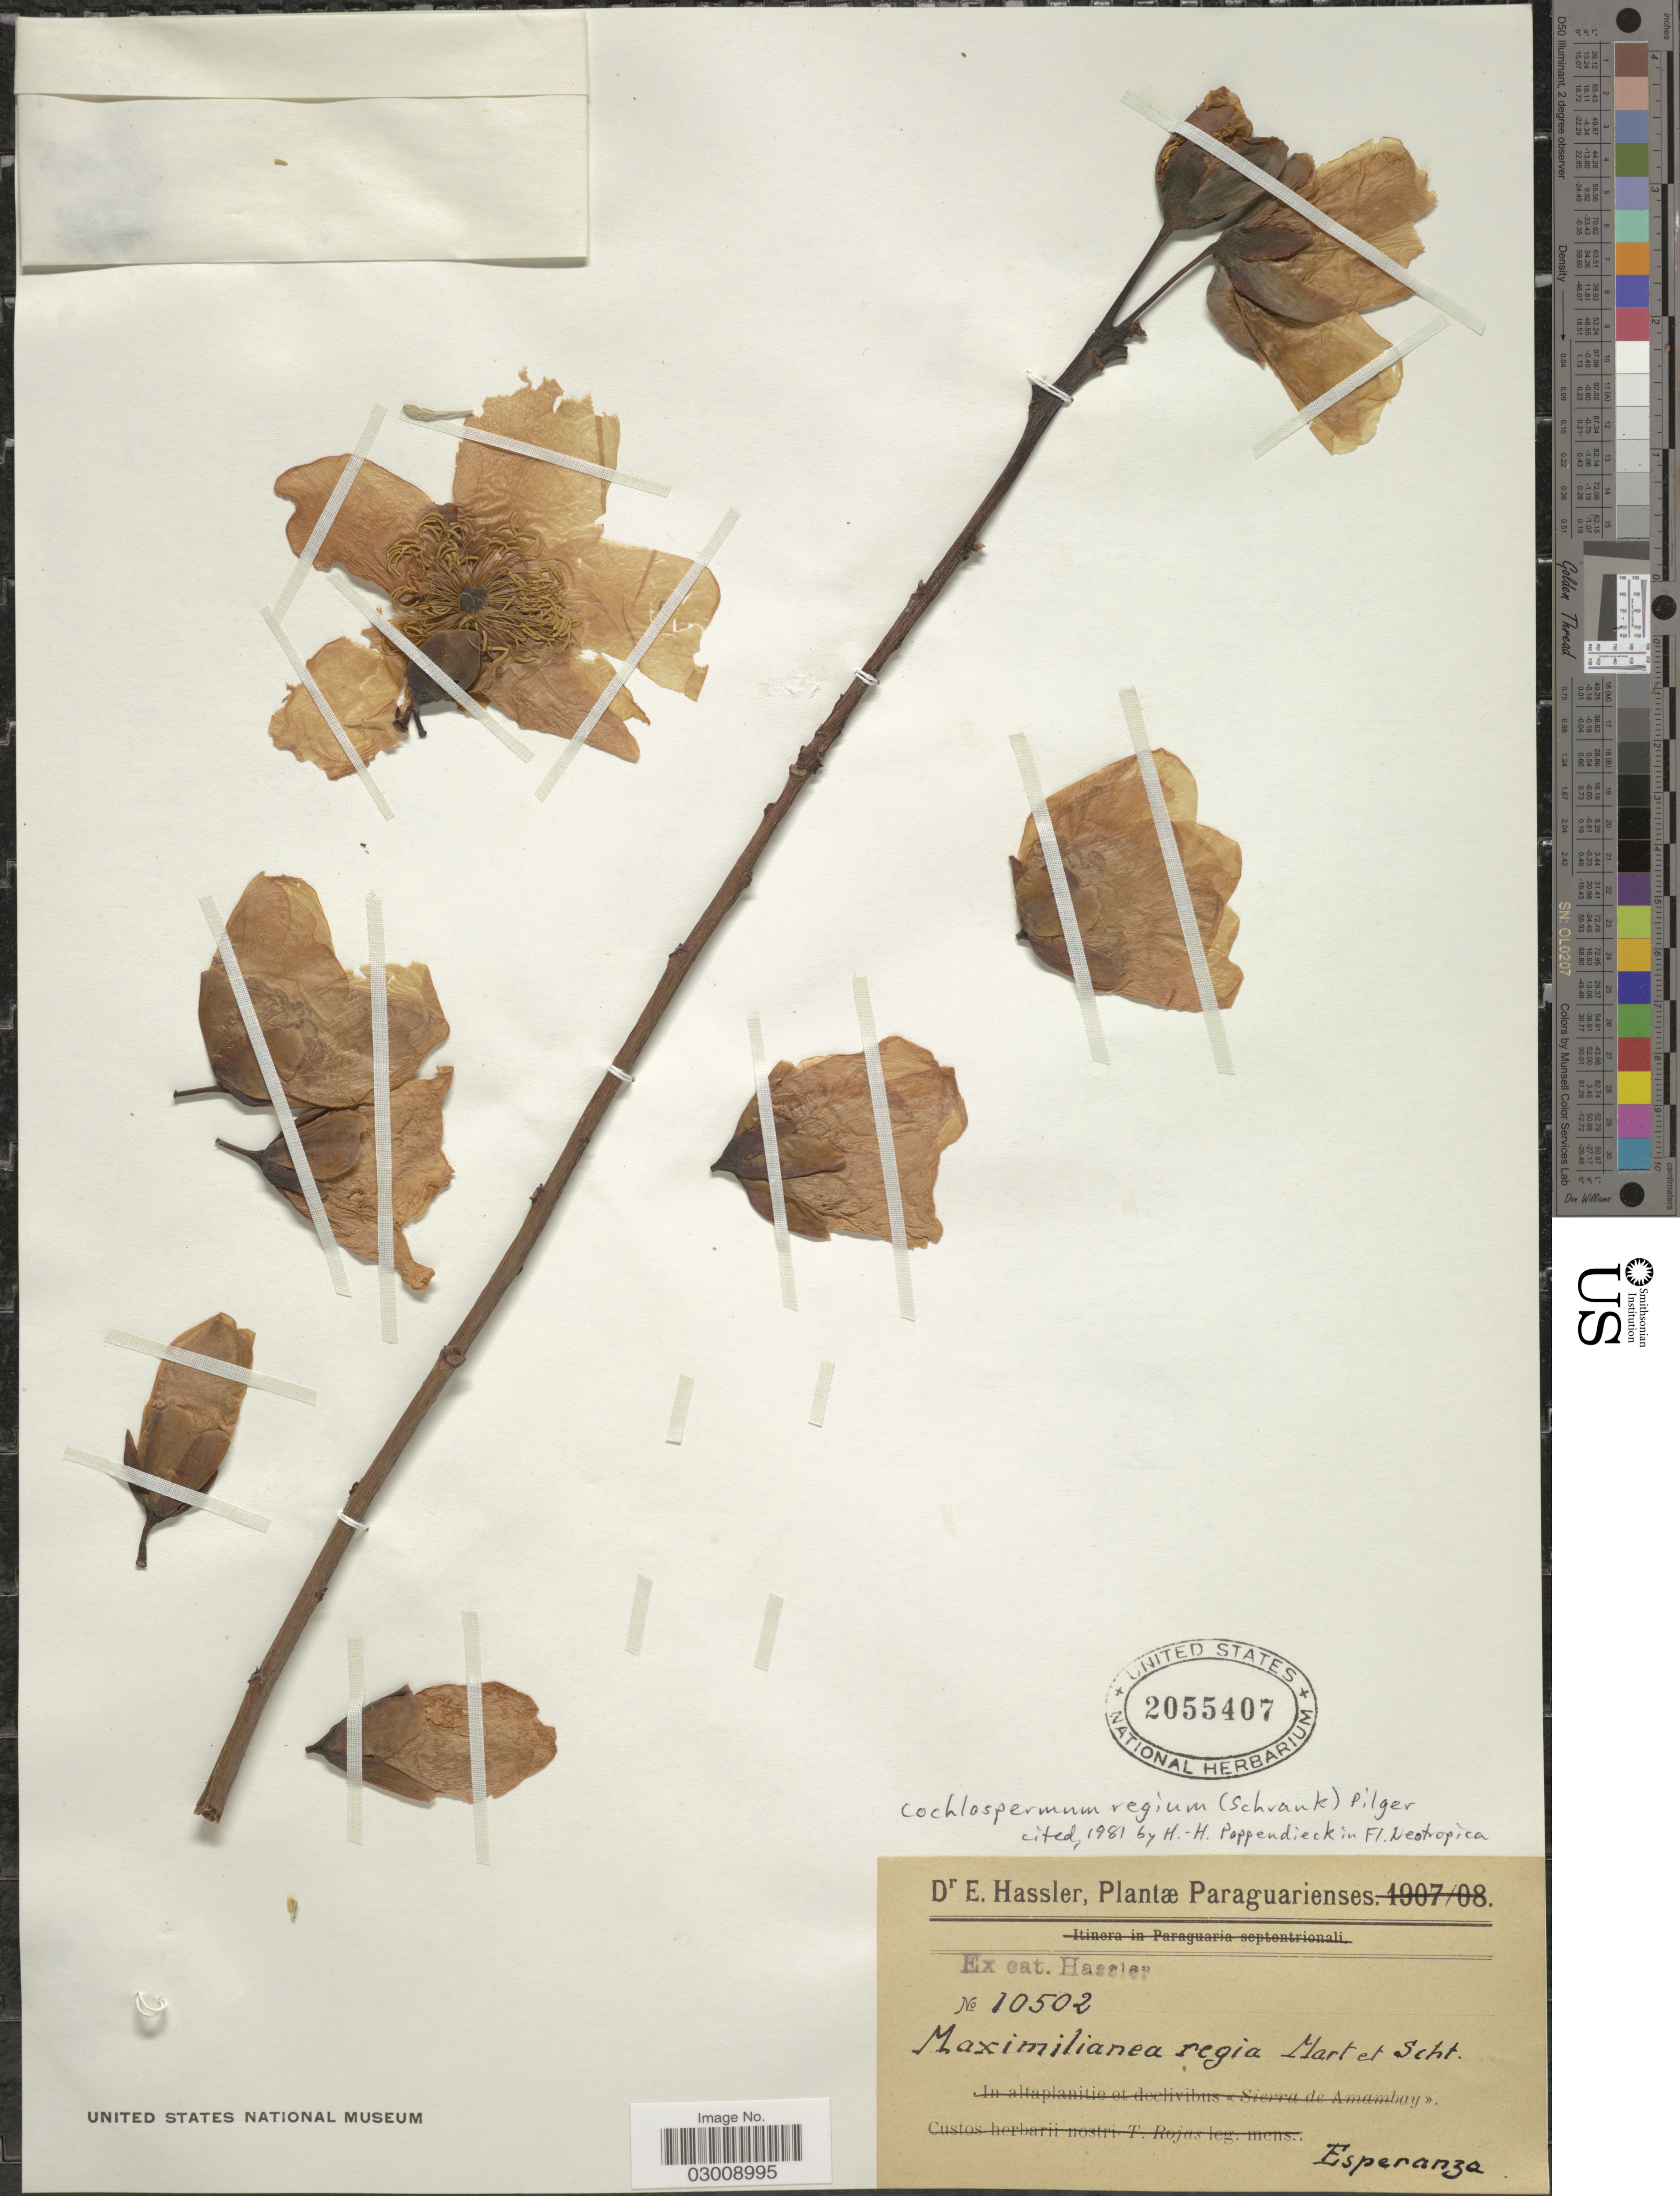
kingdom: Plantae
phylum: Tracheophyta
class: Magnoliopsida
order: Malvales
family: Cochlospermaceae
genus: Cochlospermum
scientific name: Cochlospermum regium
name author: (Schrank) Pilg.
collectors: E. Hassler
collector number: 10502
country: Paraguay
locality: Paraguarienses.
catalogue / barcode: US 2055407